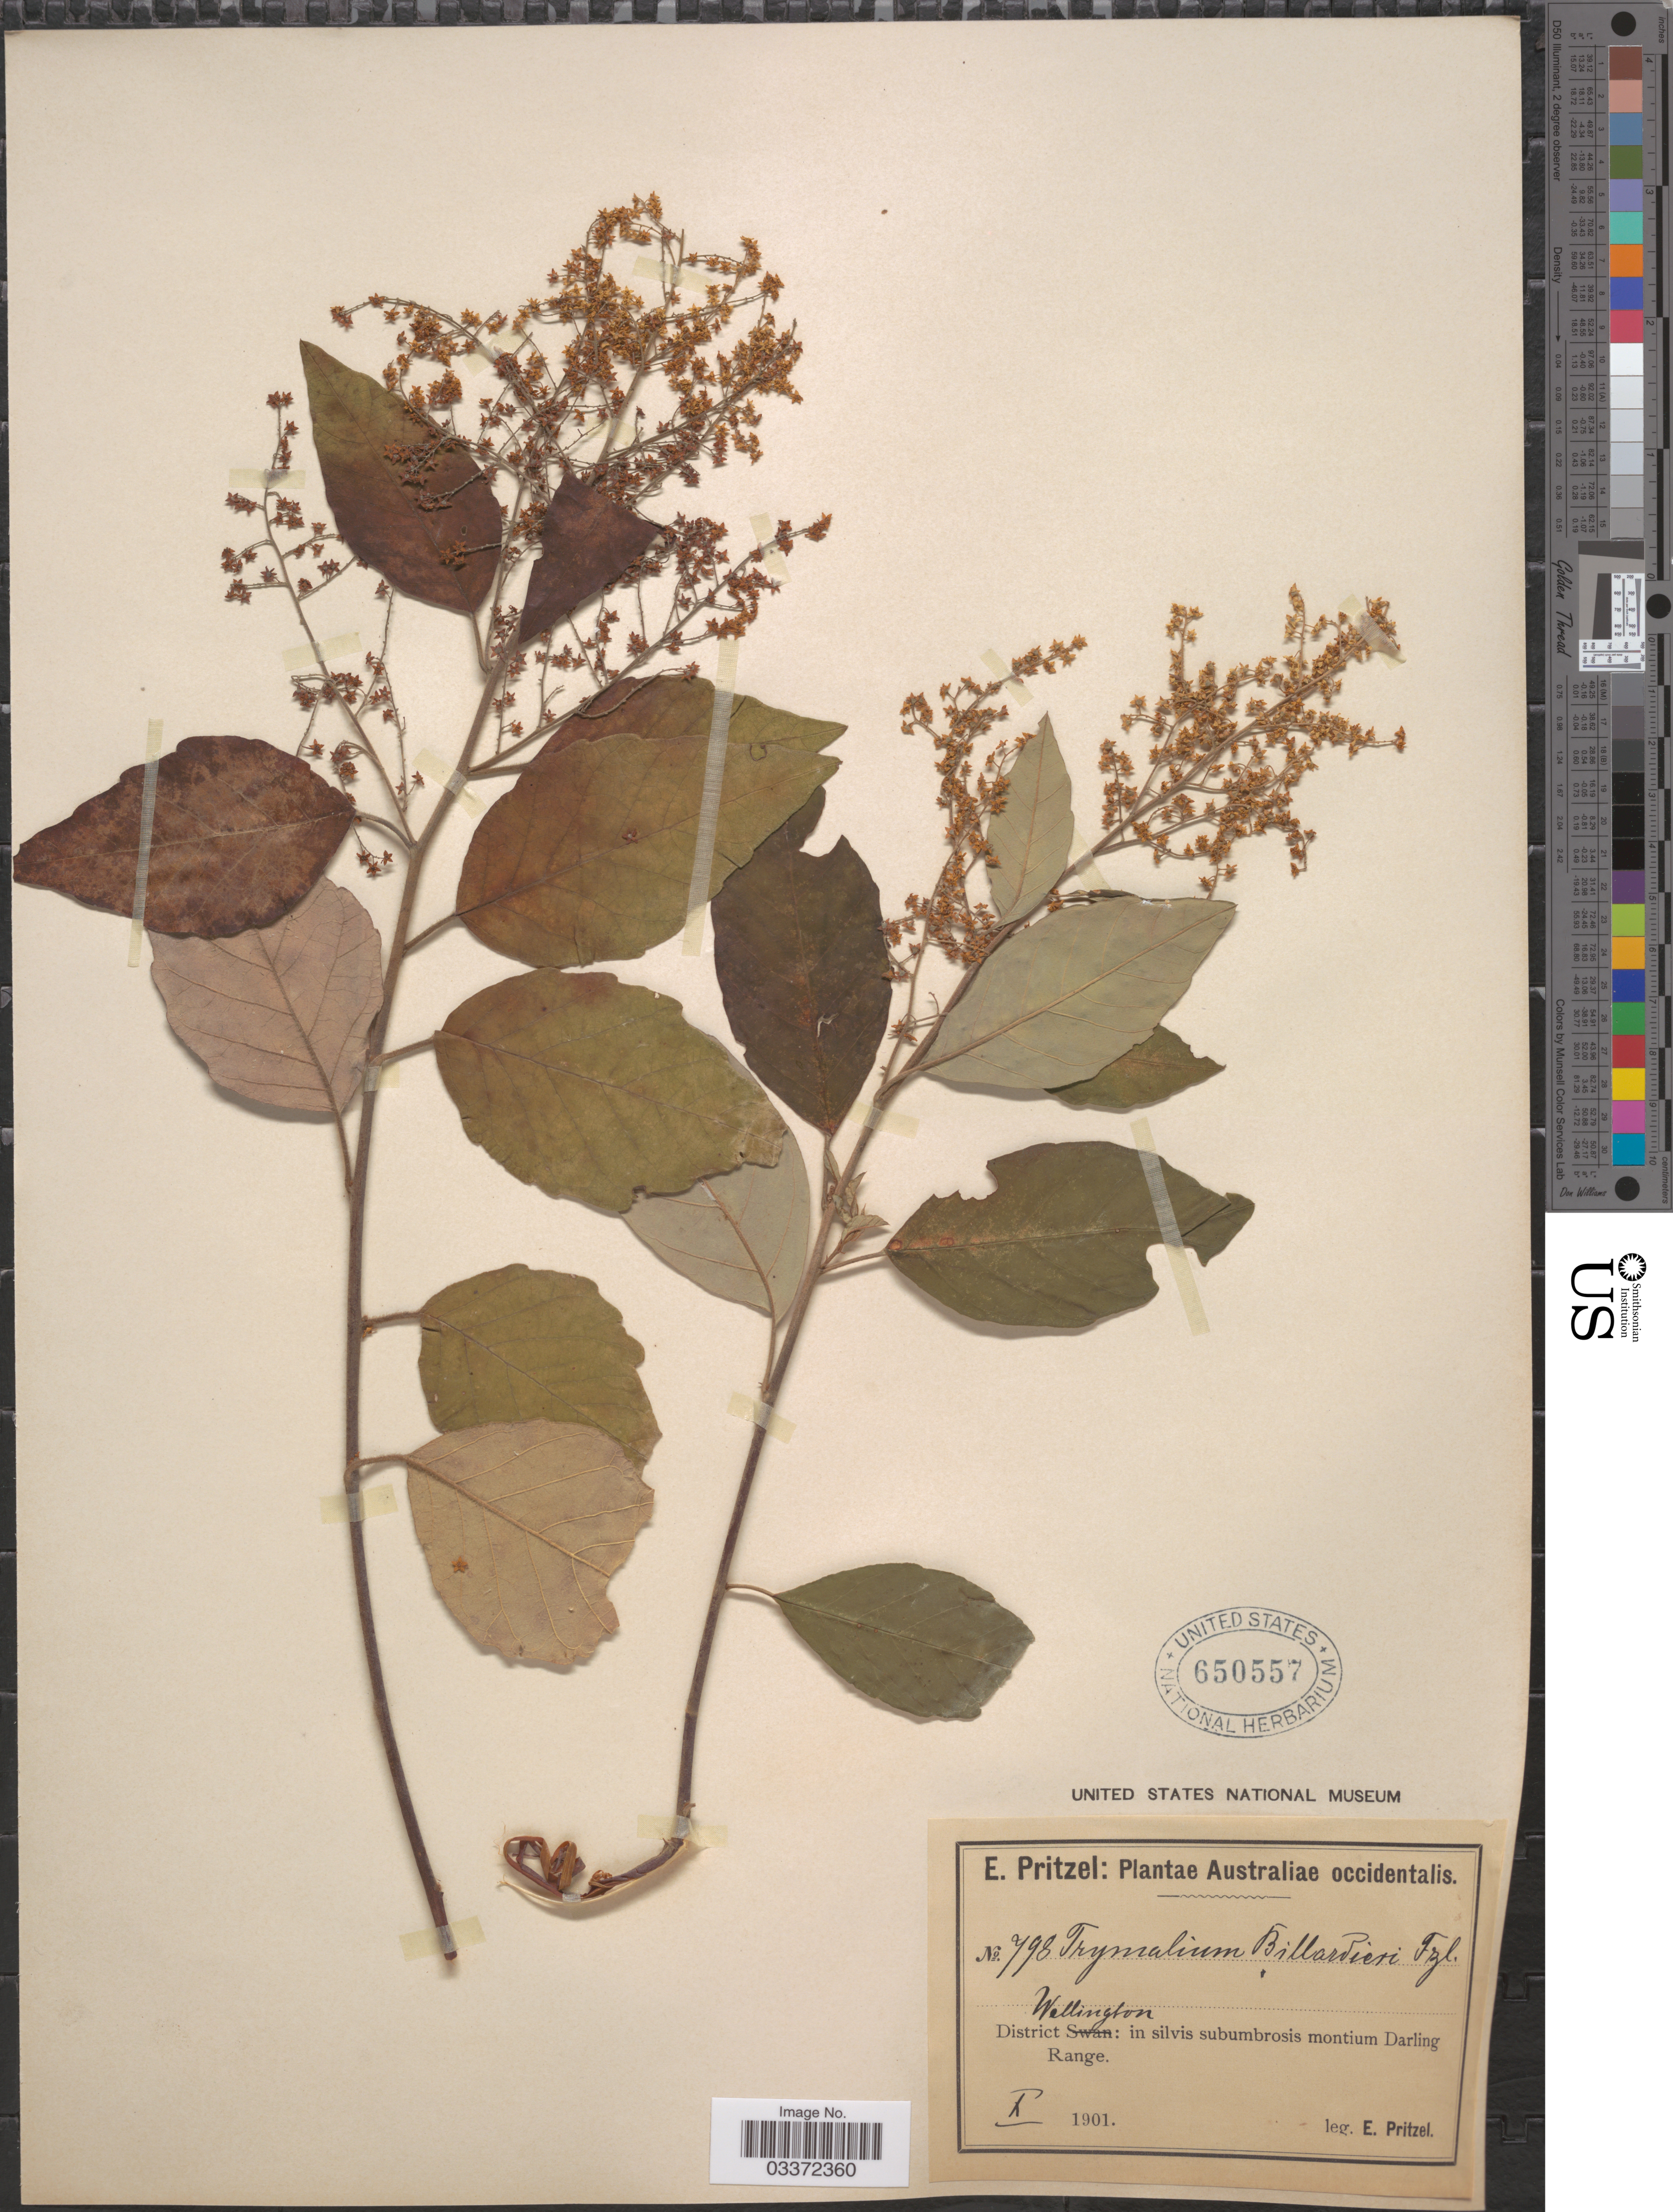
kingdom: Plantae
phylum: Tracheophyta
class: Magnoliopsida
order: Rosales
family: Rhamnaceae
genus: Trymalium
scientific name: Trymalium billardieri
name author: Fenzl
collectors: E. G. Pritzel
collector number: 798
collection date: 1901-10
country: Australia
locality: Australiae occidentalis, District Wellington: in silvis subumbrosis montium Darling Range.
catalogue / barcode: US 650557